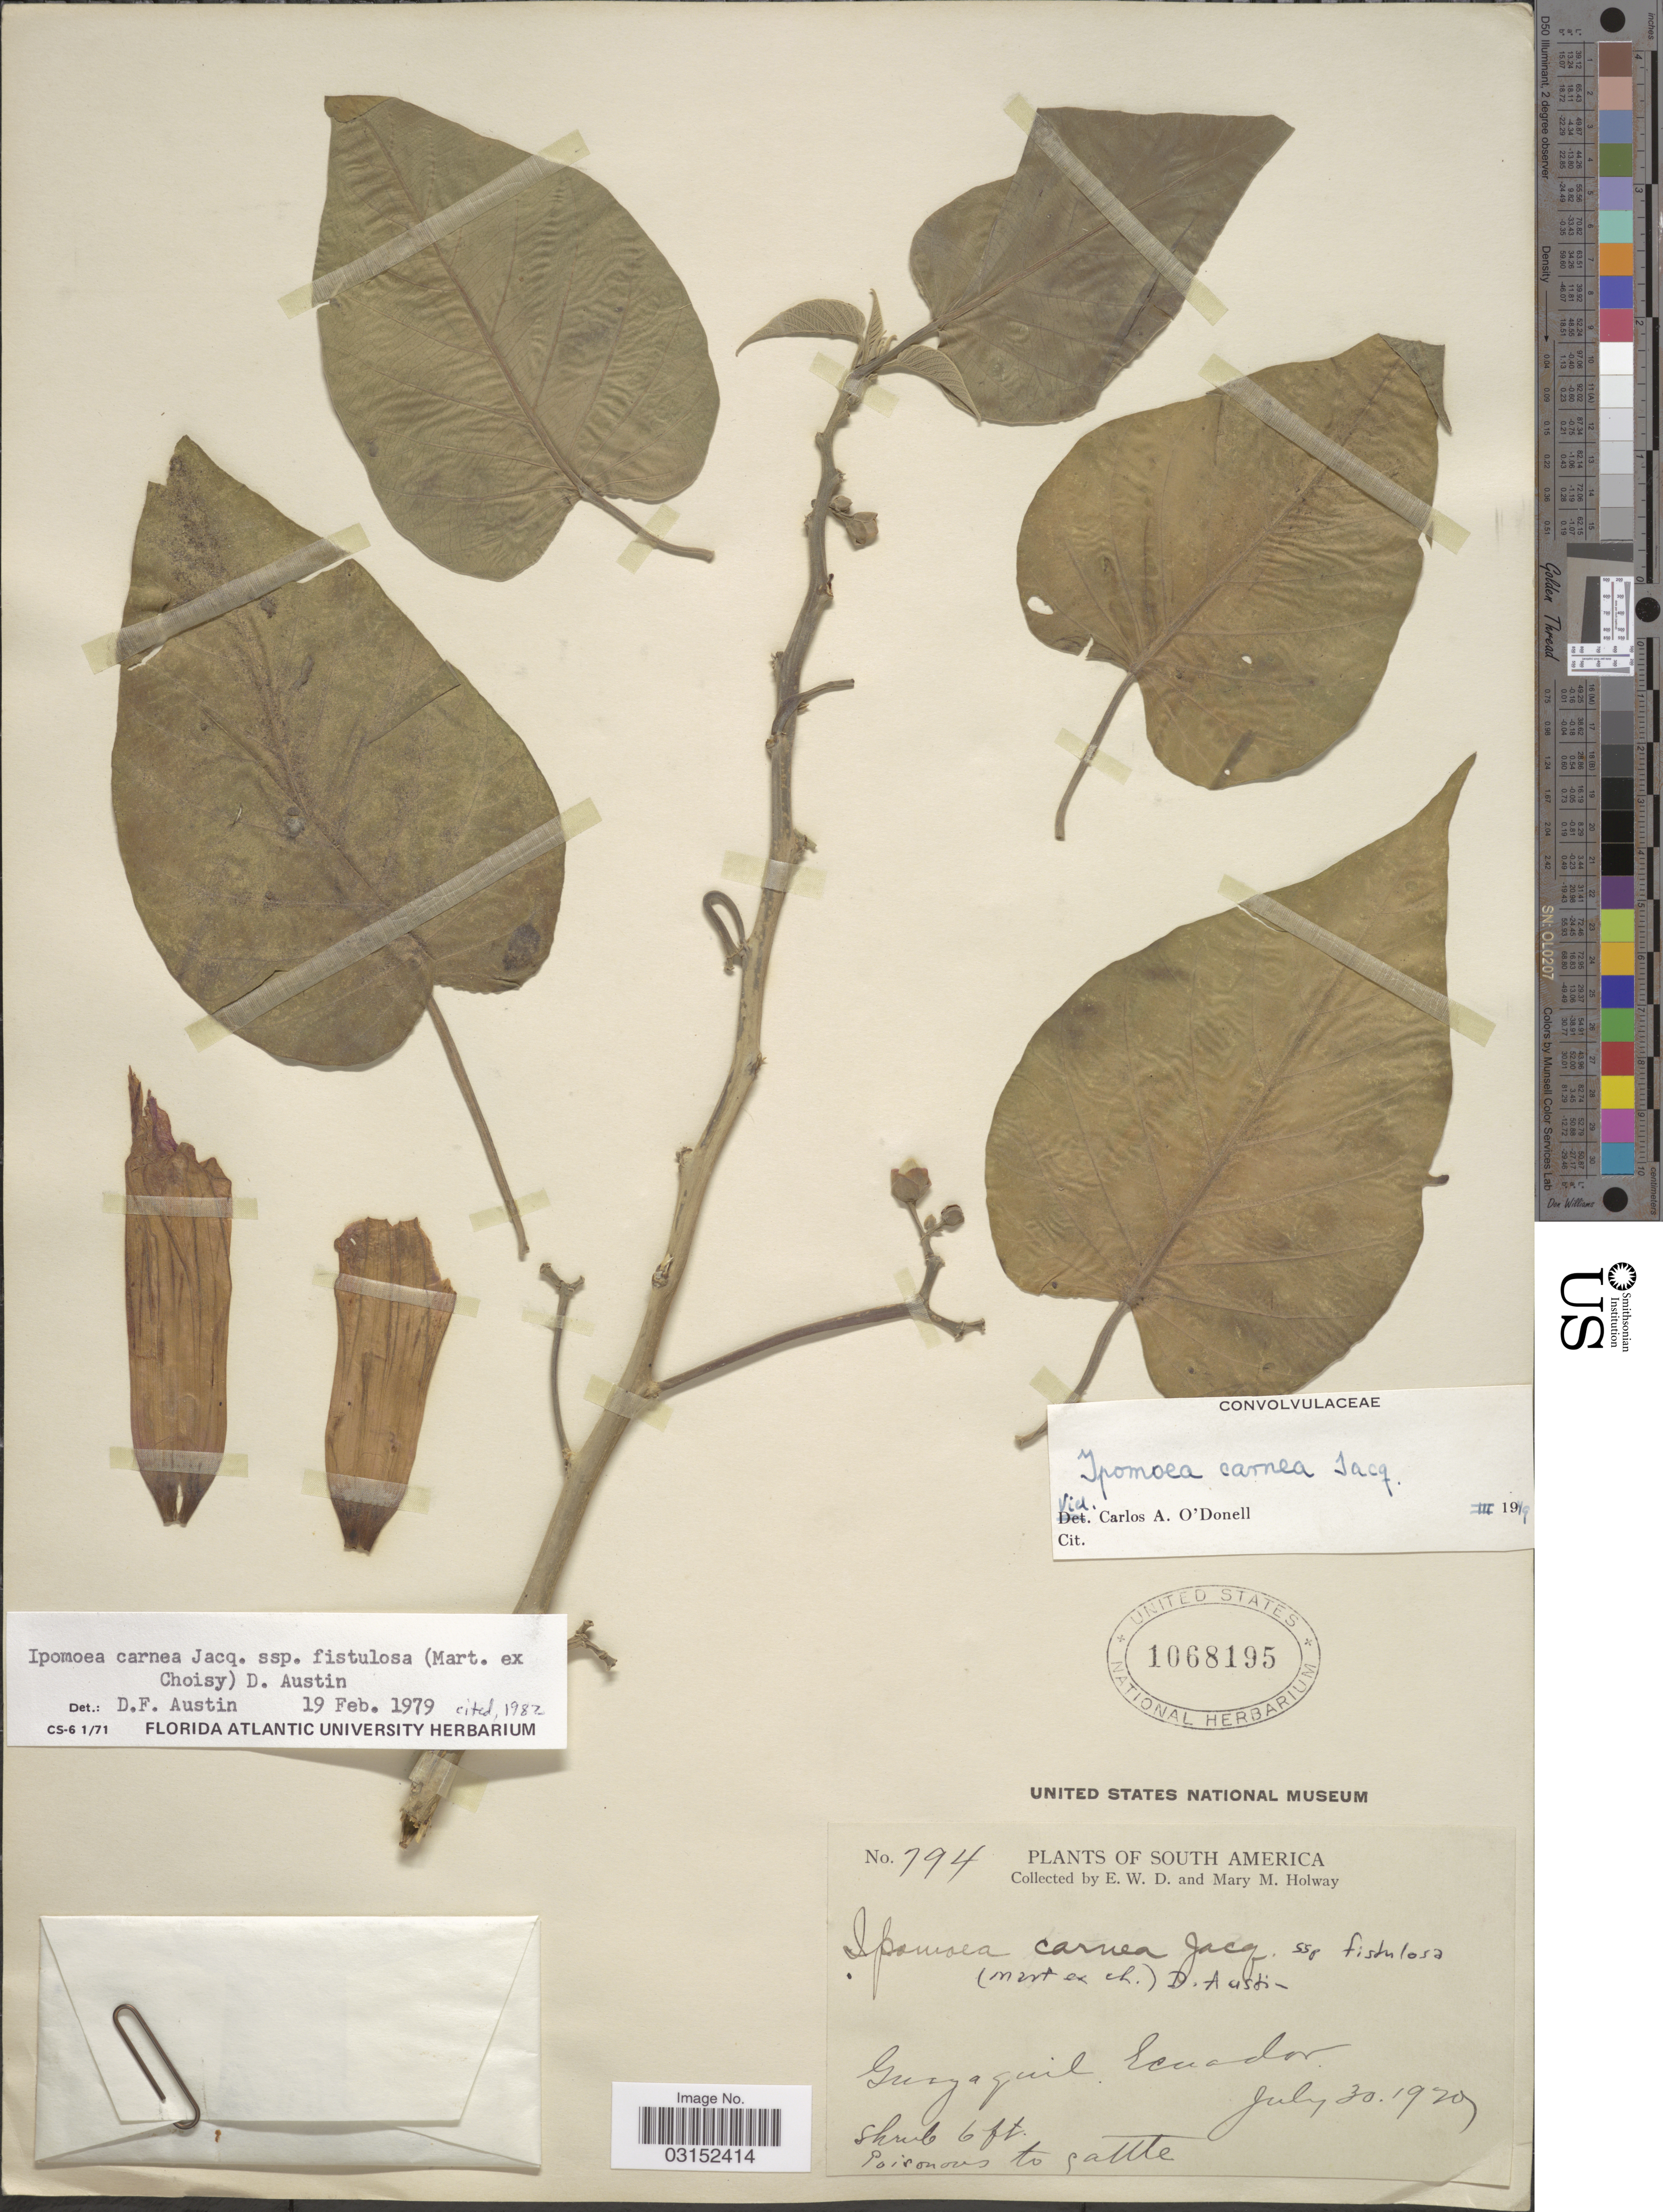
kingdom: Plantae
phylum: Tracheophyta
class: Magnoliopsida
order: Solanales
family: Convolvulaceae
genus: Ipomoea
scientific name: Ipomoea carnea subsp. fistulosa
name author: (Mart. ex Choisy) D.F. Austin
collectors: E. W. D. Holway & M. M. Holway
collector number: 794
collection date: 1929-07-30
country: Ecuador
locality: Guayaquil.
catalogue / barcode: US 1068195